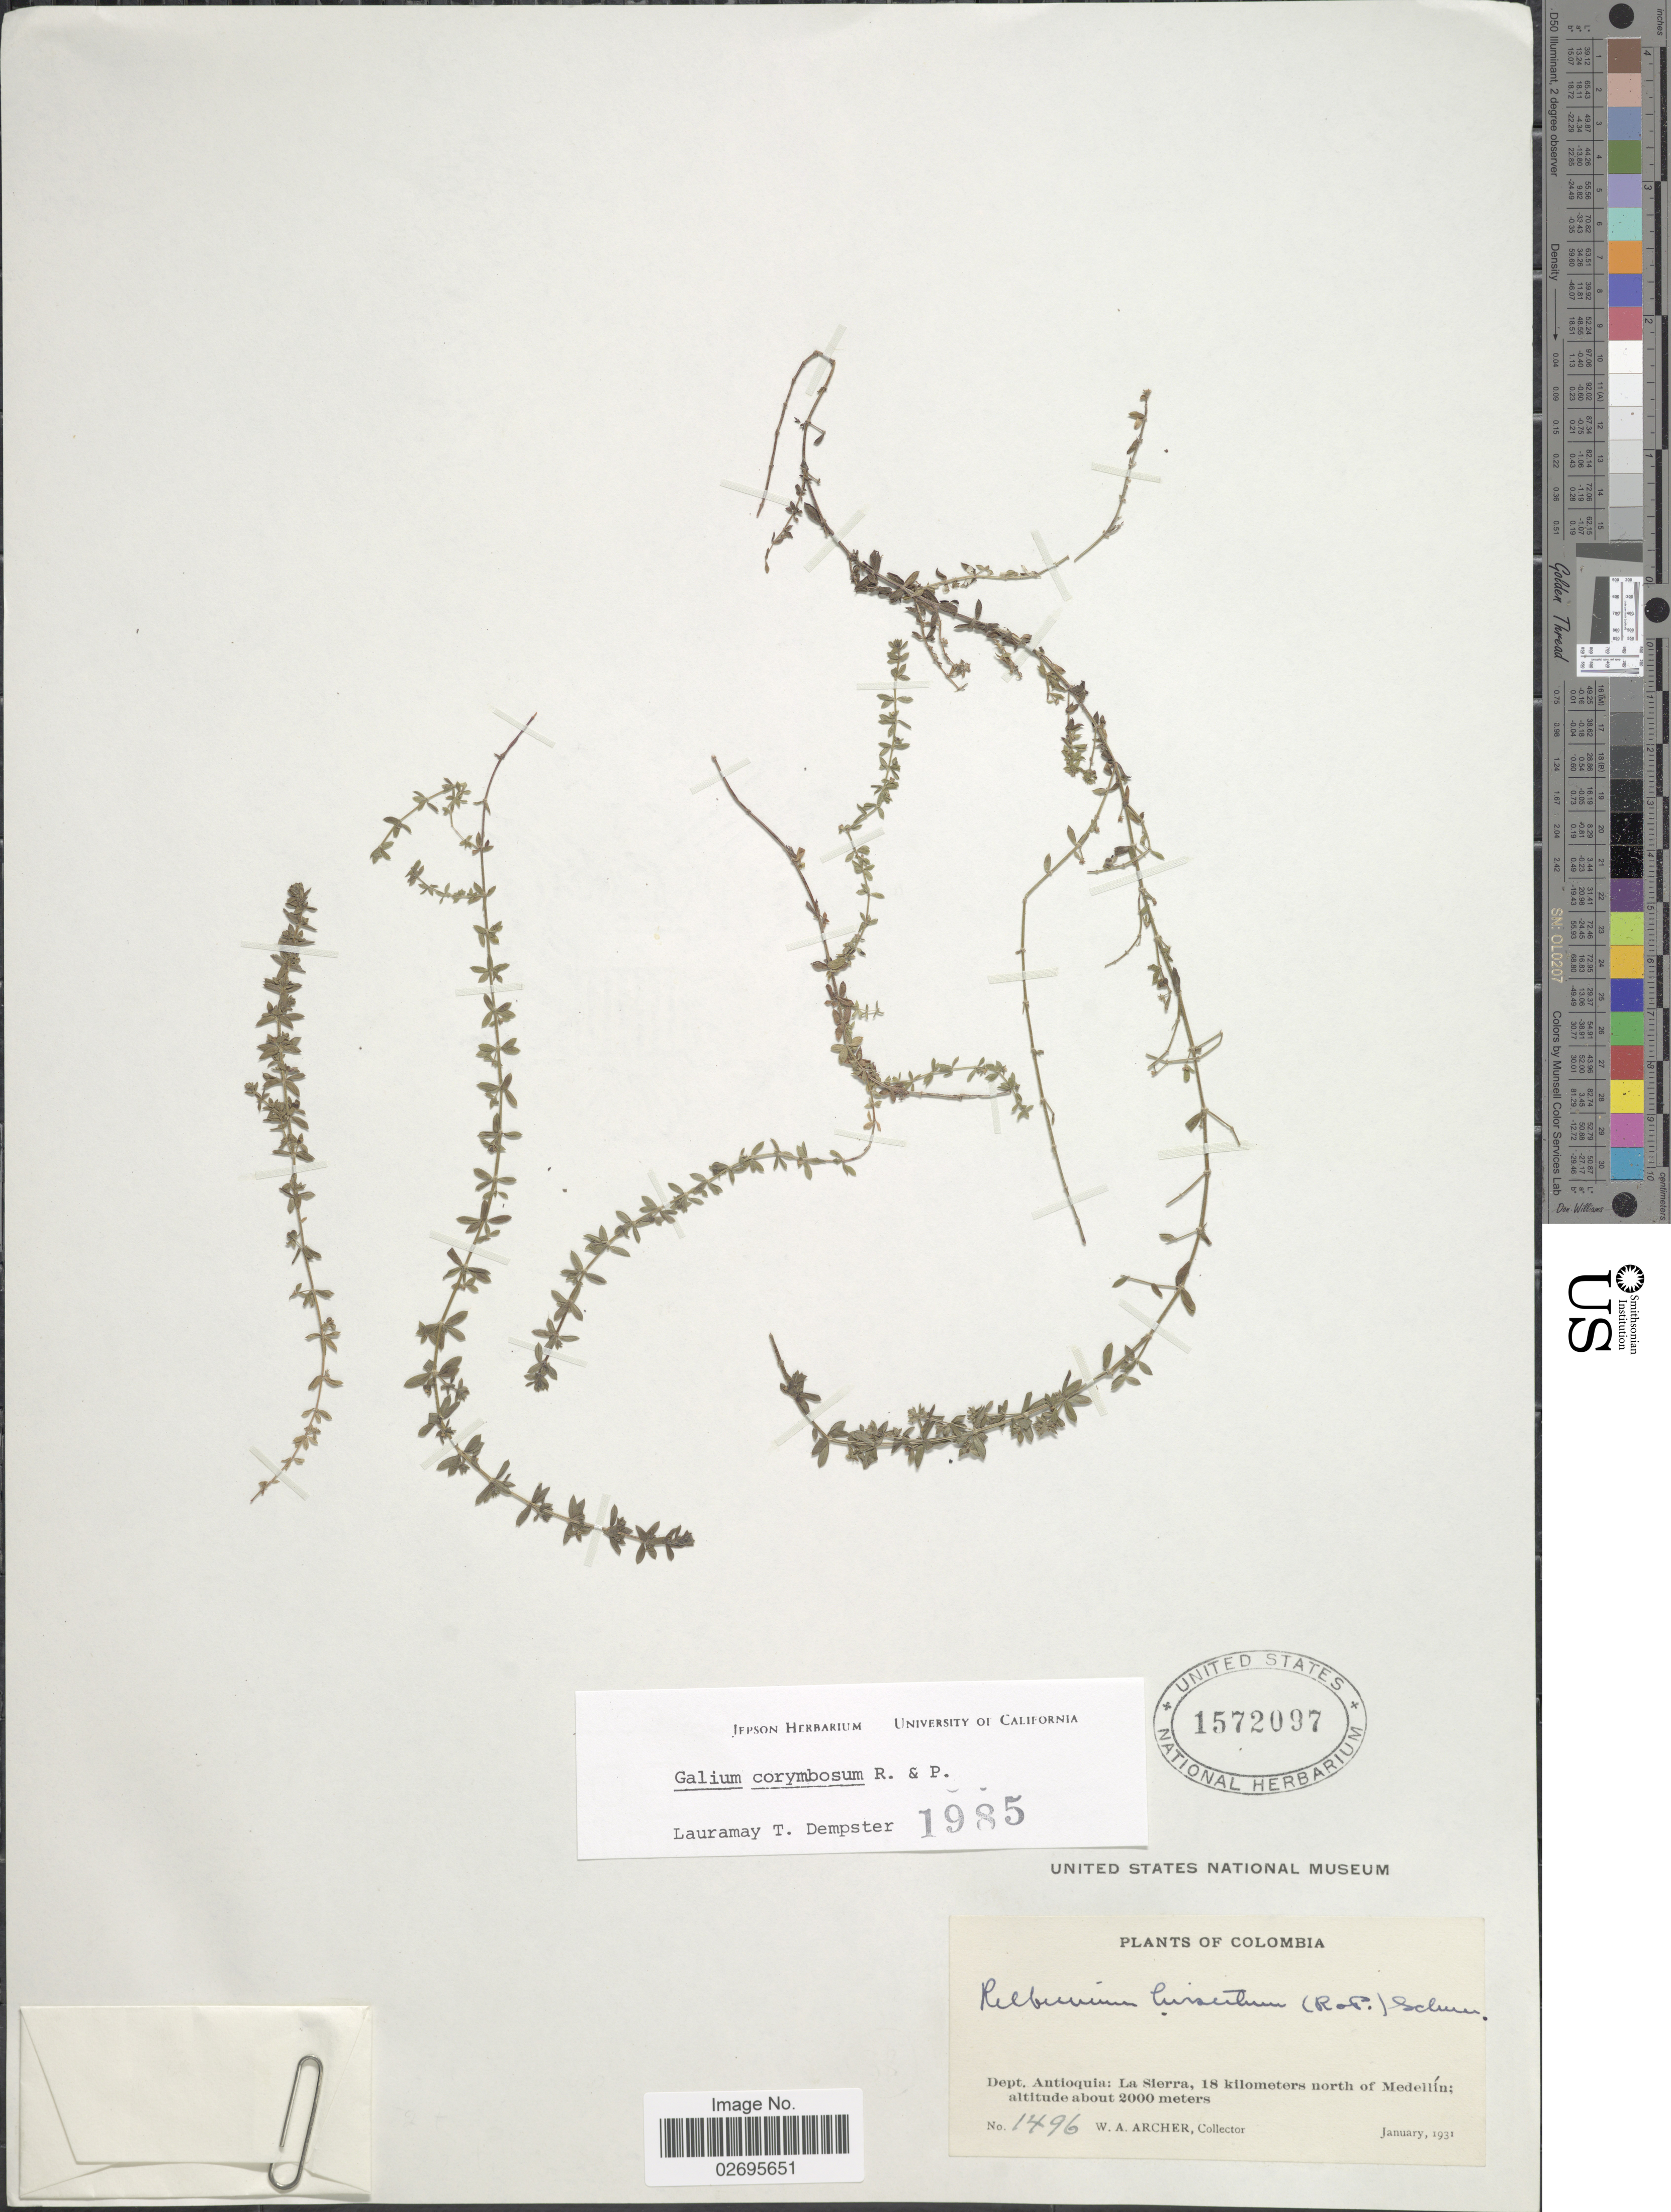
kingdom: Plantae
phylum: Tracheophyta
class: Magnoliopsida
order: Gentianales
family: Rubiaceae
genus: Galium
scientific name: Galium corymbosum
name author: Ruiz & Pav.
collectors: W. A. Archer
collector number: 1496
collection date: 1931-01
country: Colombia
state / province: Antioquia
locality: Dept. Antioquia: La Sierra, 18 kilometers north of Medellin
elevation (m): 2000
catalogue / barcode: US 1572097